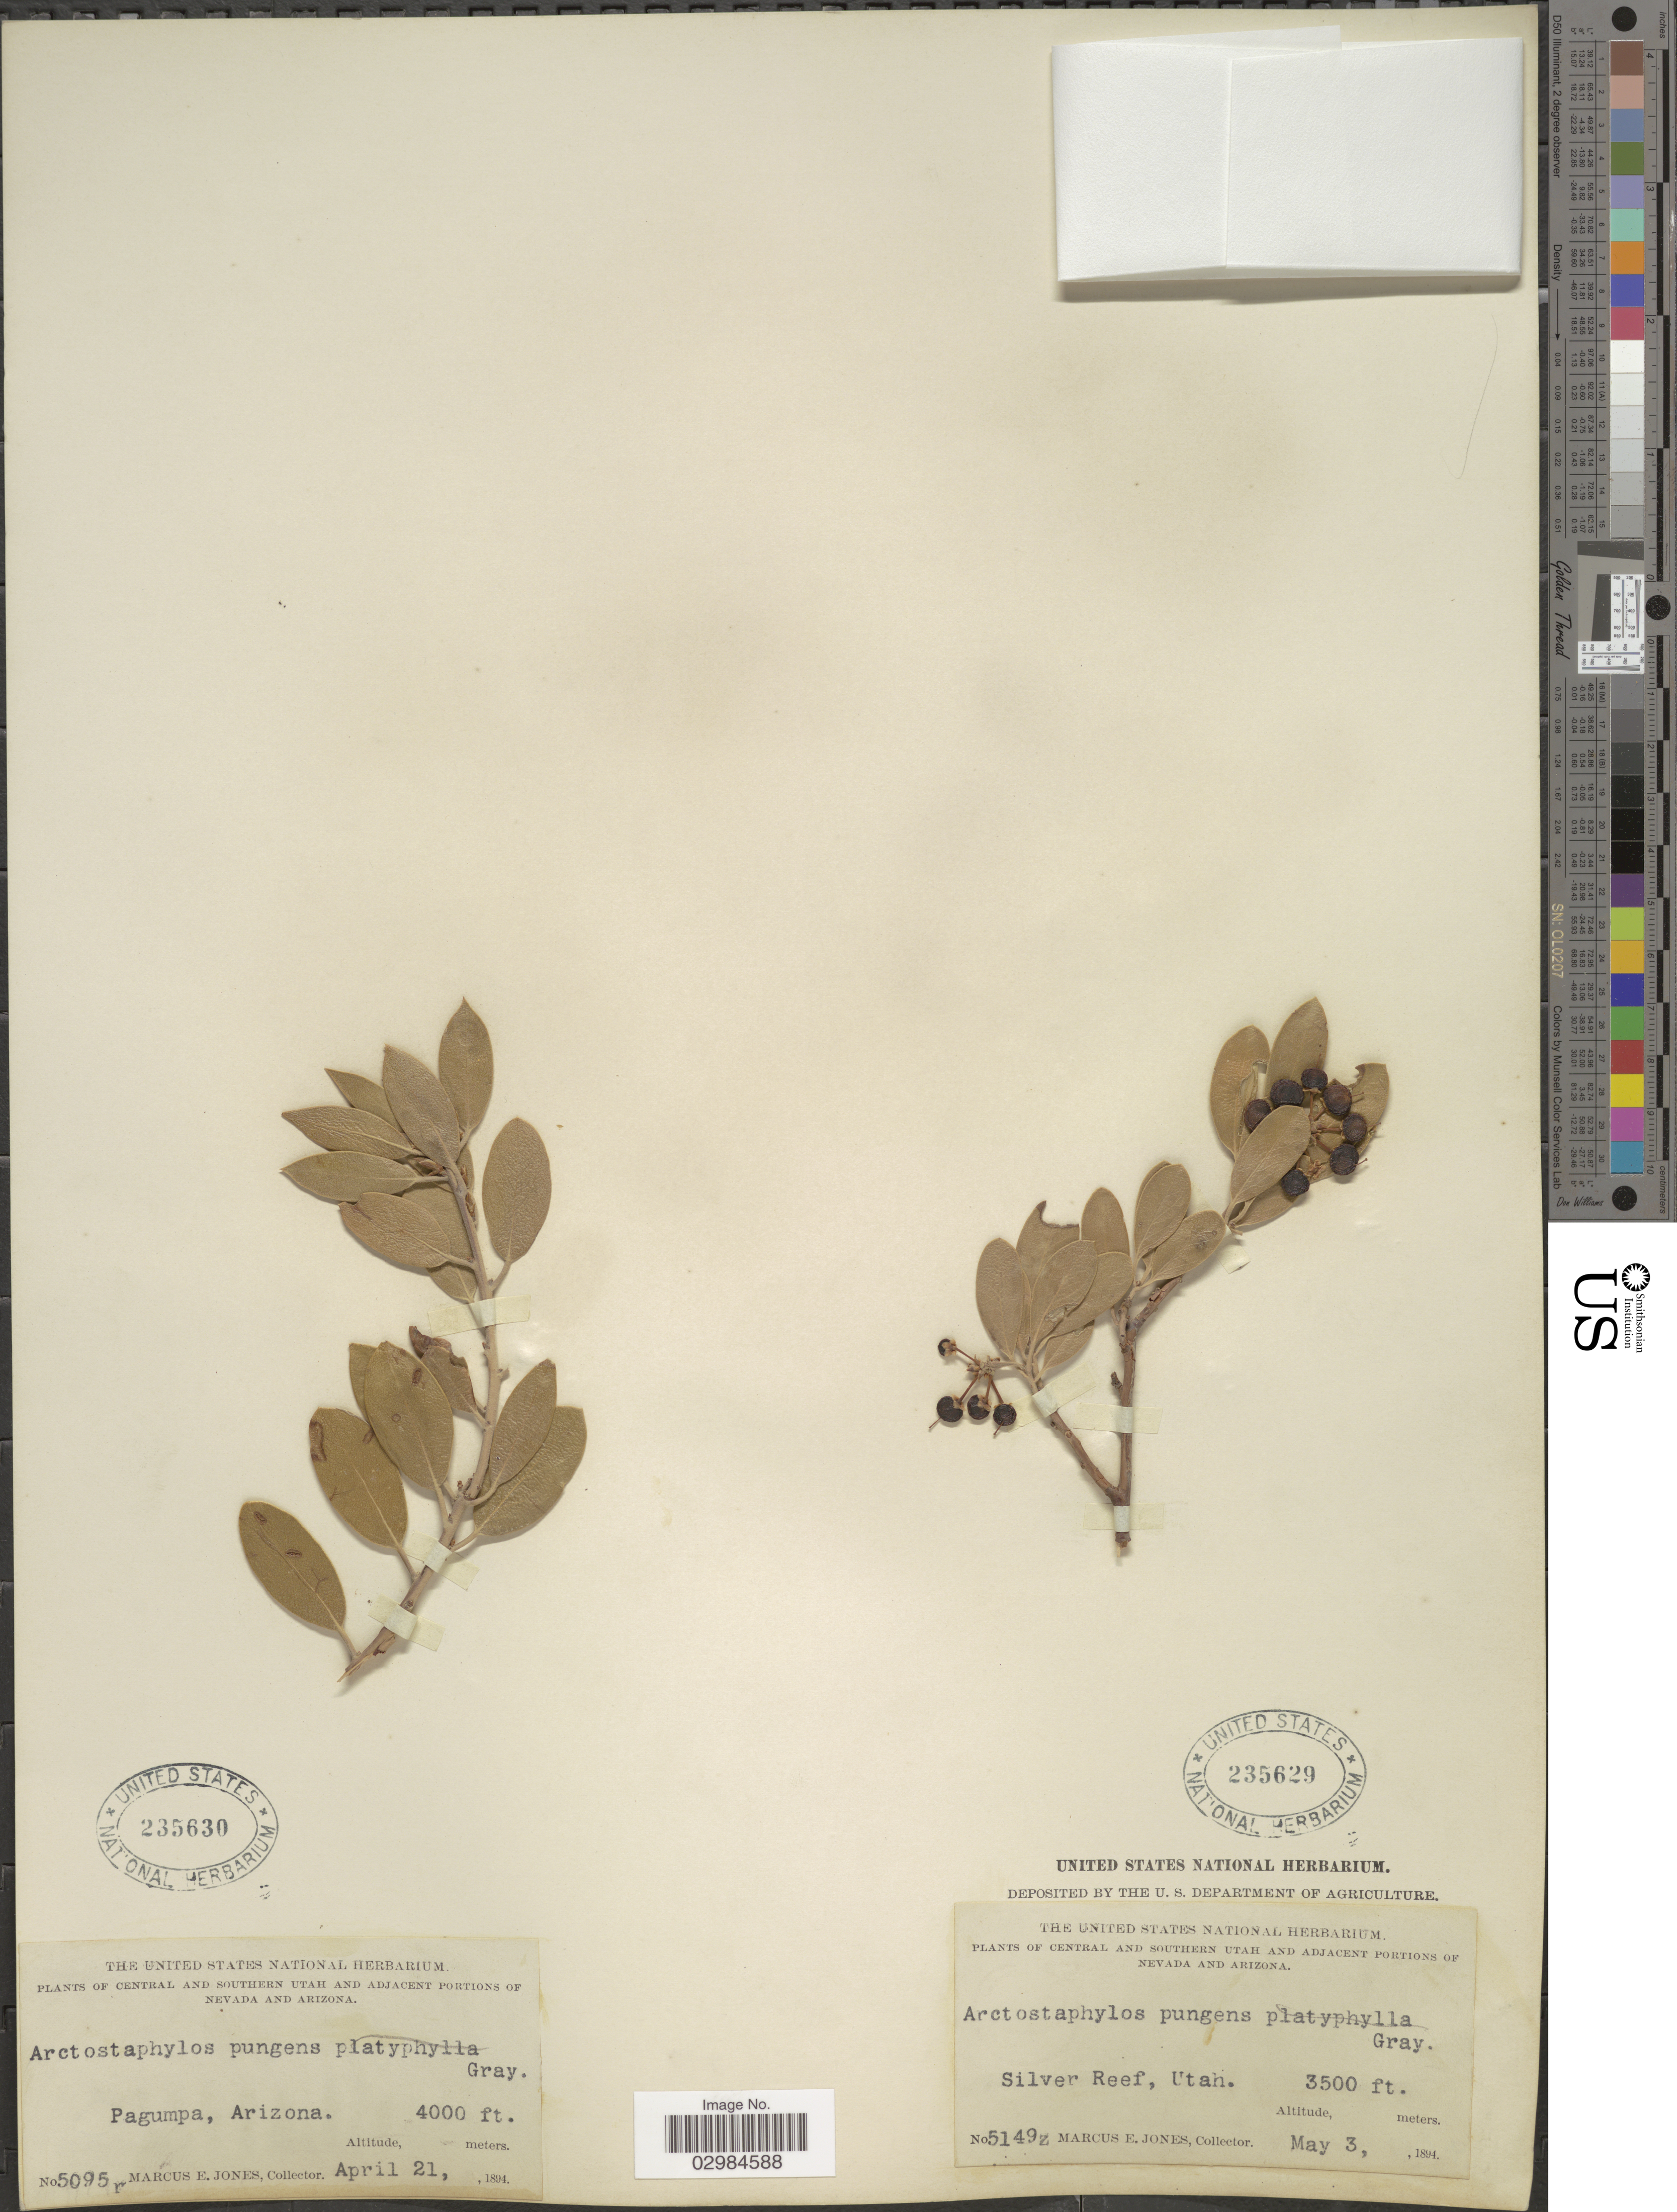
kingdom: Plantae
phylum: Tracheophyta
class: Magnoliopsida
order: Ericales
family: Ericaceae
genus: Arctostaphylos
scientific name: Arctostaphylos pungens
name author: Kunth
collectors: M. E. Jones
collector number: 5095r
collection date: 1894-04-21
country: United States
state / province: Arizona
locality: Adjacent portions of Arizona. Pagumpa.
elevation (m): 1219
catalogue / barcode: US 235630-2